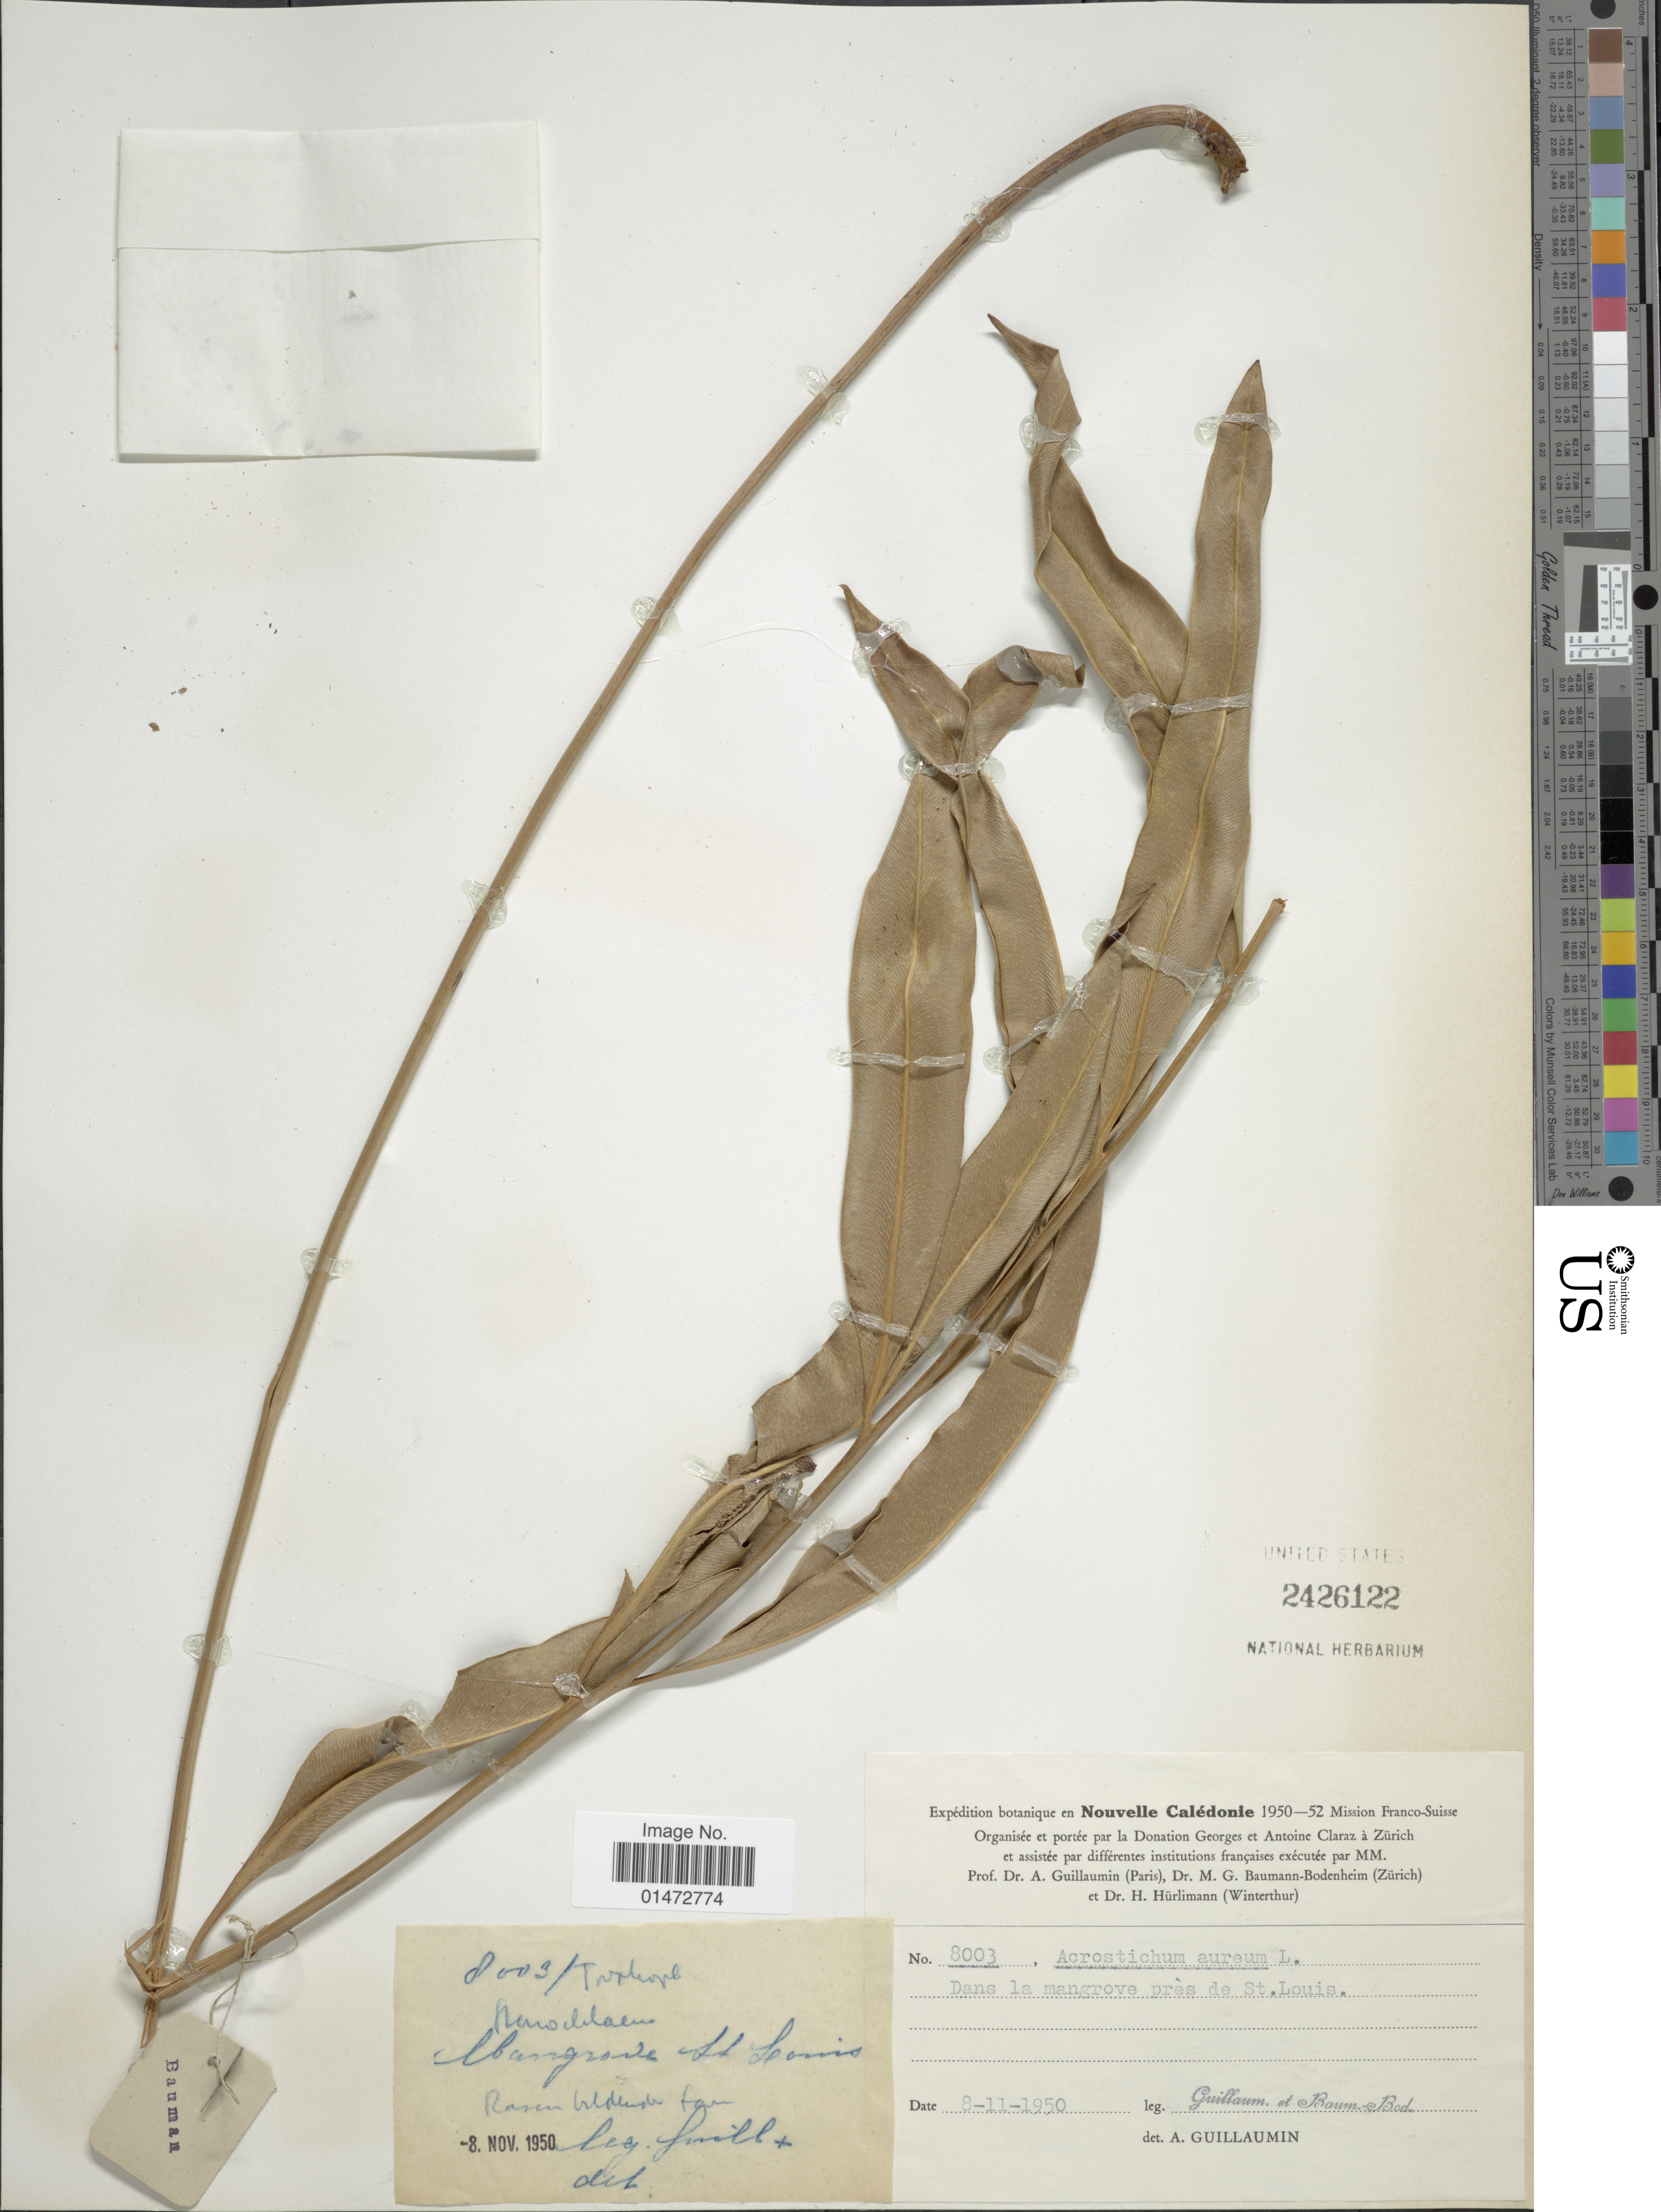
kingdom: Plantae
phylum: Tracheophyta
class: Polypodiopsida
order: Polypodiales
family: Pteridaceae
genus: Acrostichum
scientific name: Acrostichum aureum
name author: L.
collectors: A. Guillaumin & M. G. Baumann-Bodenheim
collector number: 8003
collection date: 1950-11-08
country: New Caledonia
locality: Dans la mangrove pres de St. Louis.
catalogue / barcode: US 2426122